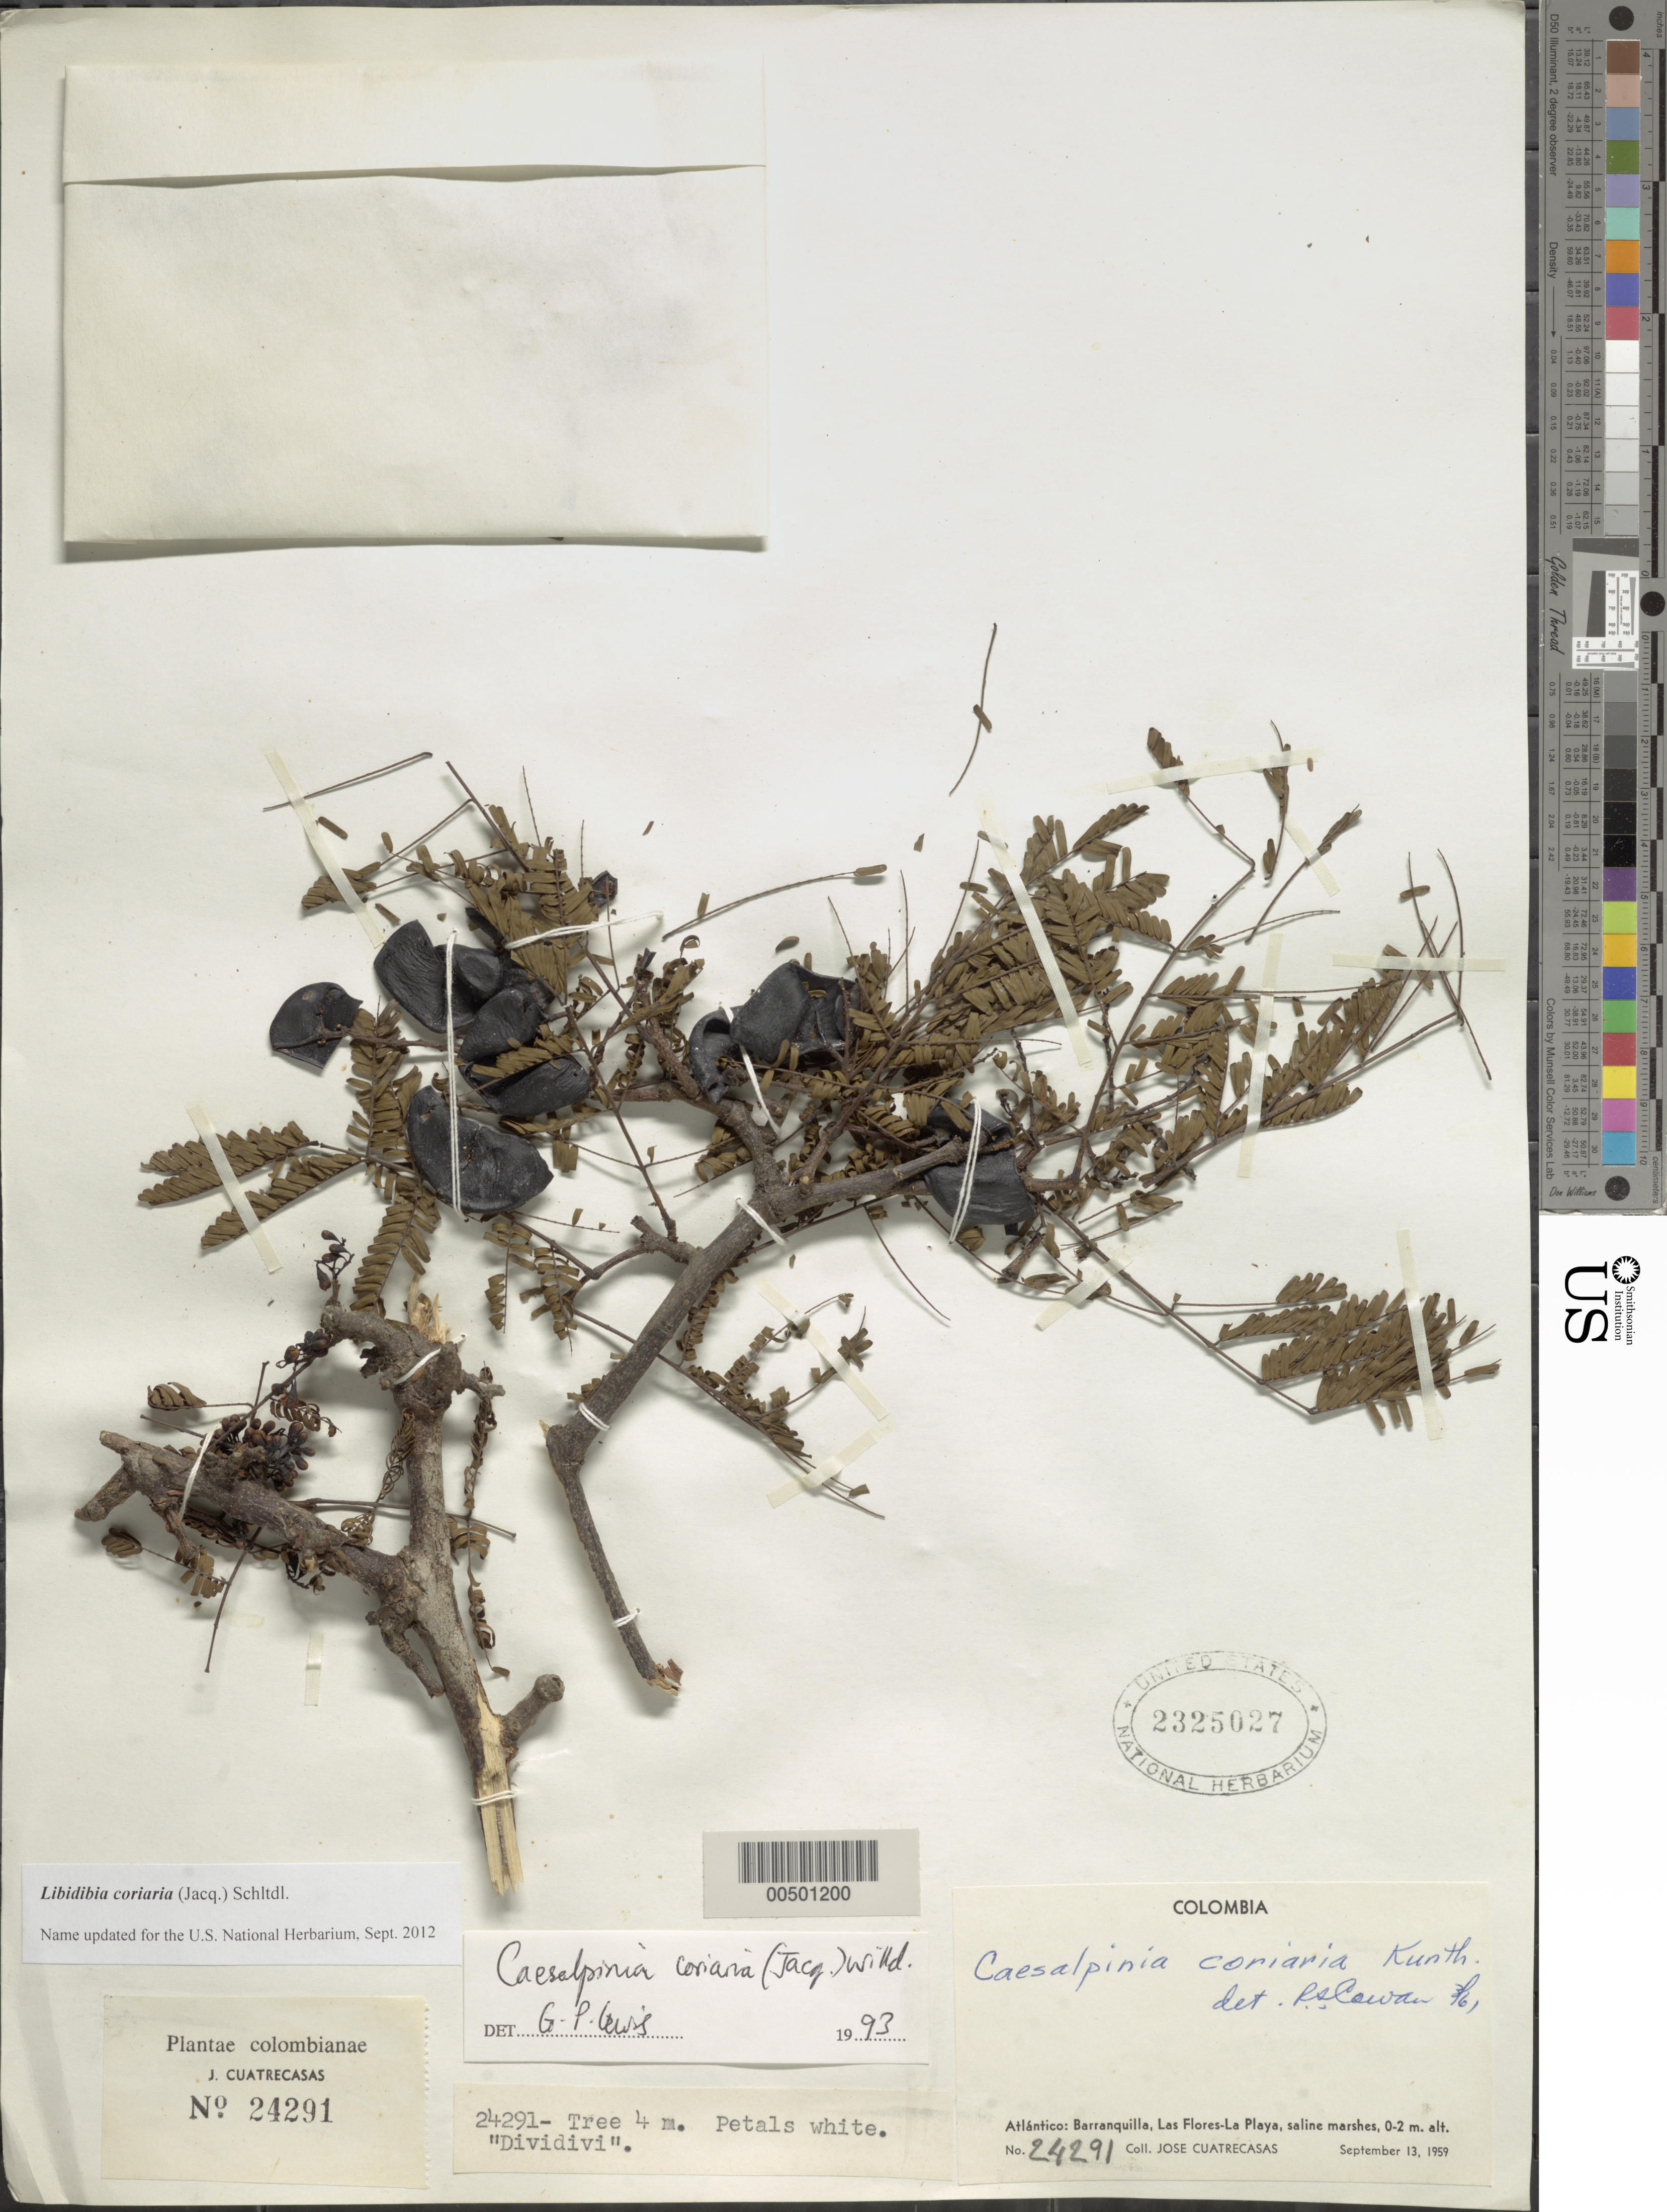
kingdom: Plantae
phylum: Tracheophyta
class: Magnoliopsida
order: Fabales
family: Fabaceae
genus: Libidibia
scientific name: Libidibia coriaria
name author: (Jacq.) Schltdl.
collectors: J. Cuatrecasas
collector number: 24291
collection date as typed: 13 Sep 1959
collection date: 1959-09-13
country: Colombia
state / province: Atlántico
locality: Barranquilla, Las Flores - La Playa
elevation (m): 0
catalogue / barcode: US 2325027